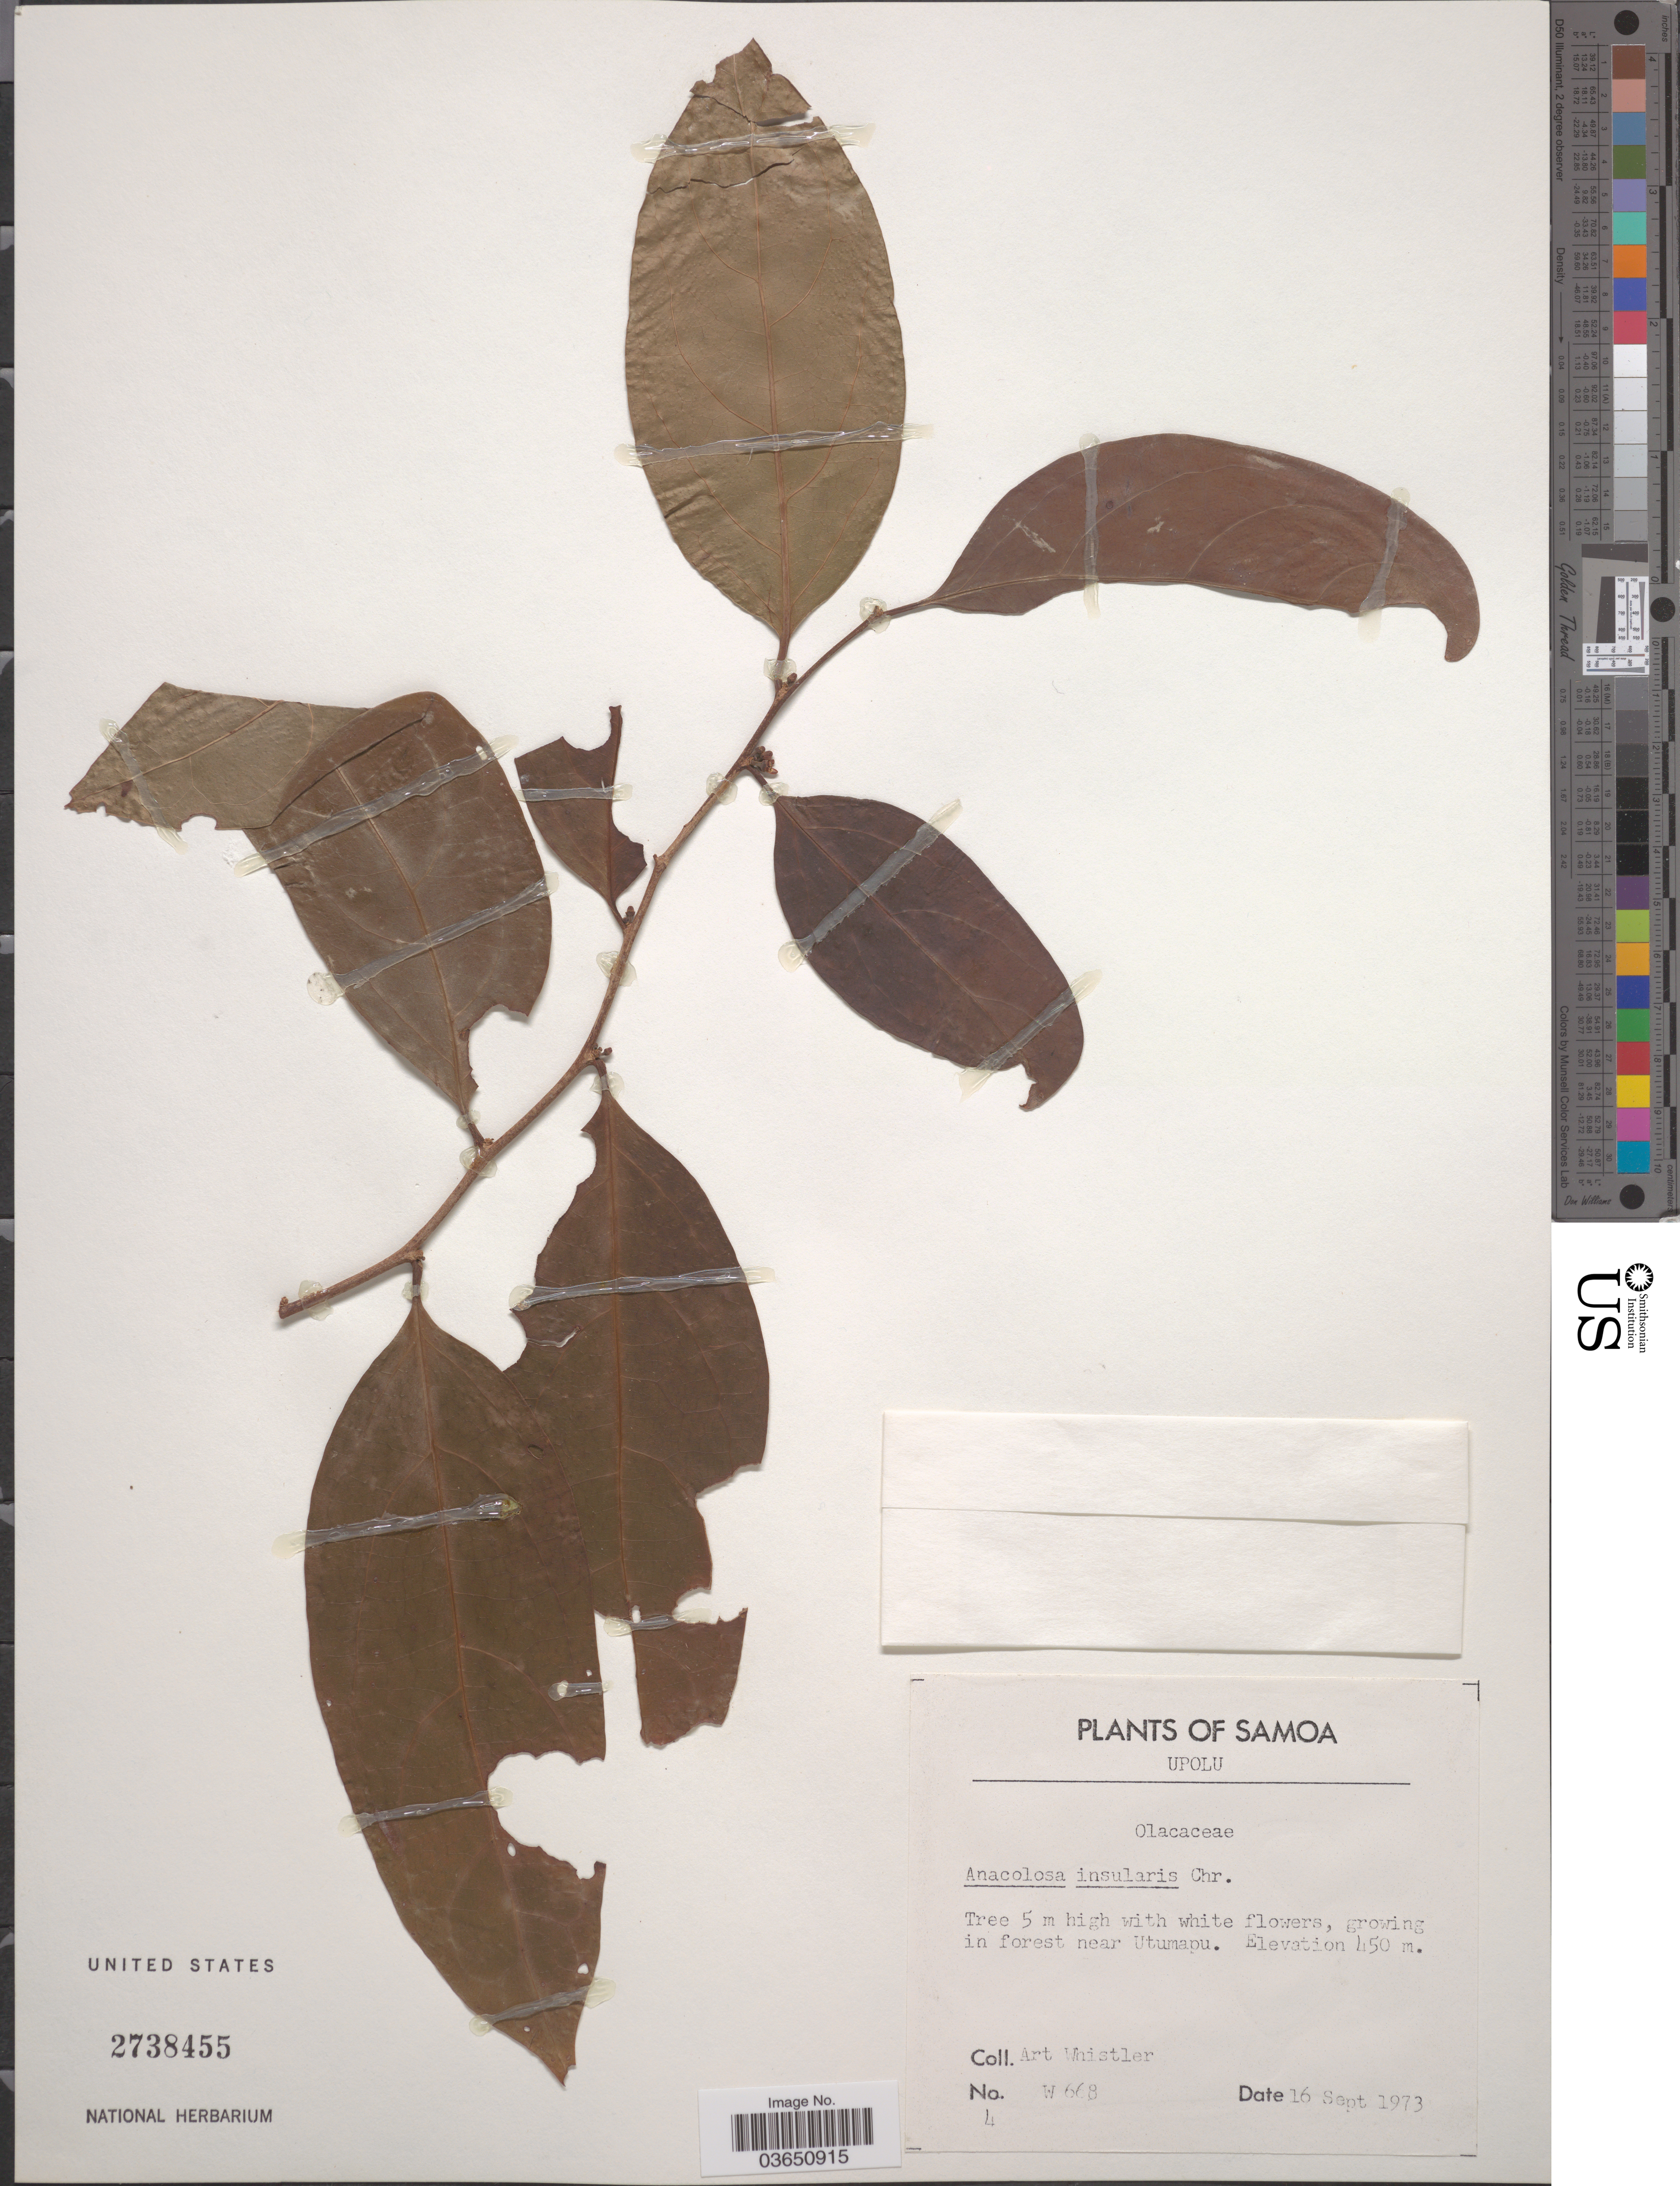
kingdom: Plantae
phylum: Tracheophyta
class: Magnoliopsida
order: Santalales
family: Aptandraceae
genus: Anacolosa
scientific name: Anacolosa insularis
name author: Christoph.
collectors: A. Whistler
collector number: W 668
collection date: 1973-09-16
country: Samoa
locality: Samoa. Upolu. Growing in forest near Utumapu.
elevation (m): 450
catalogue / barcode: US 2738455